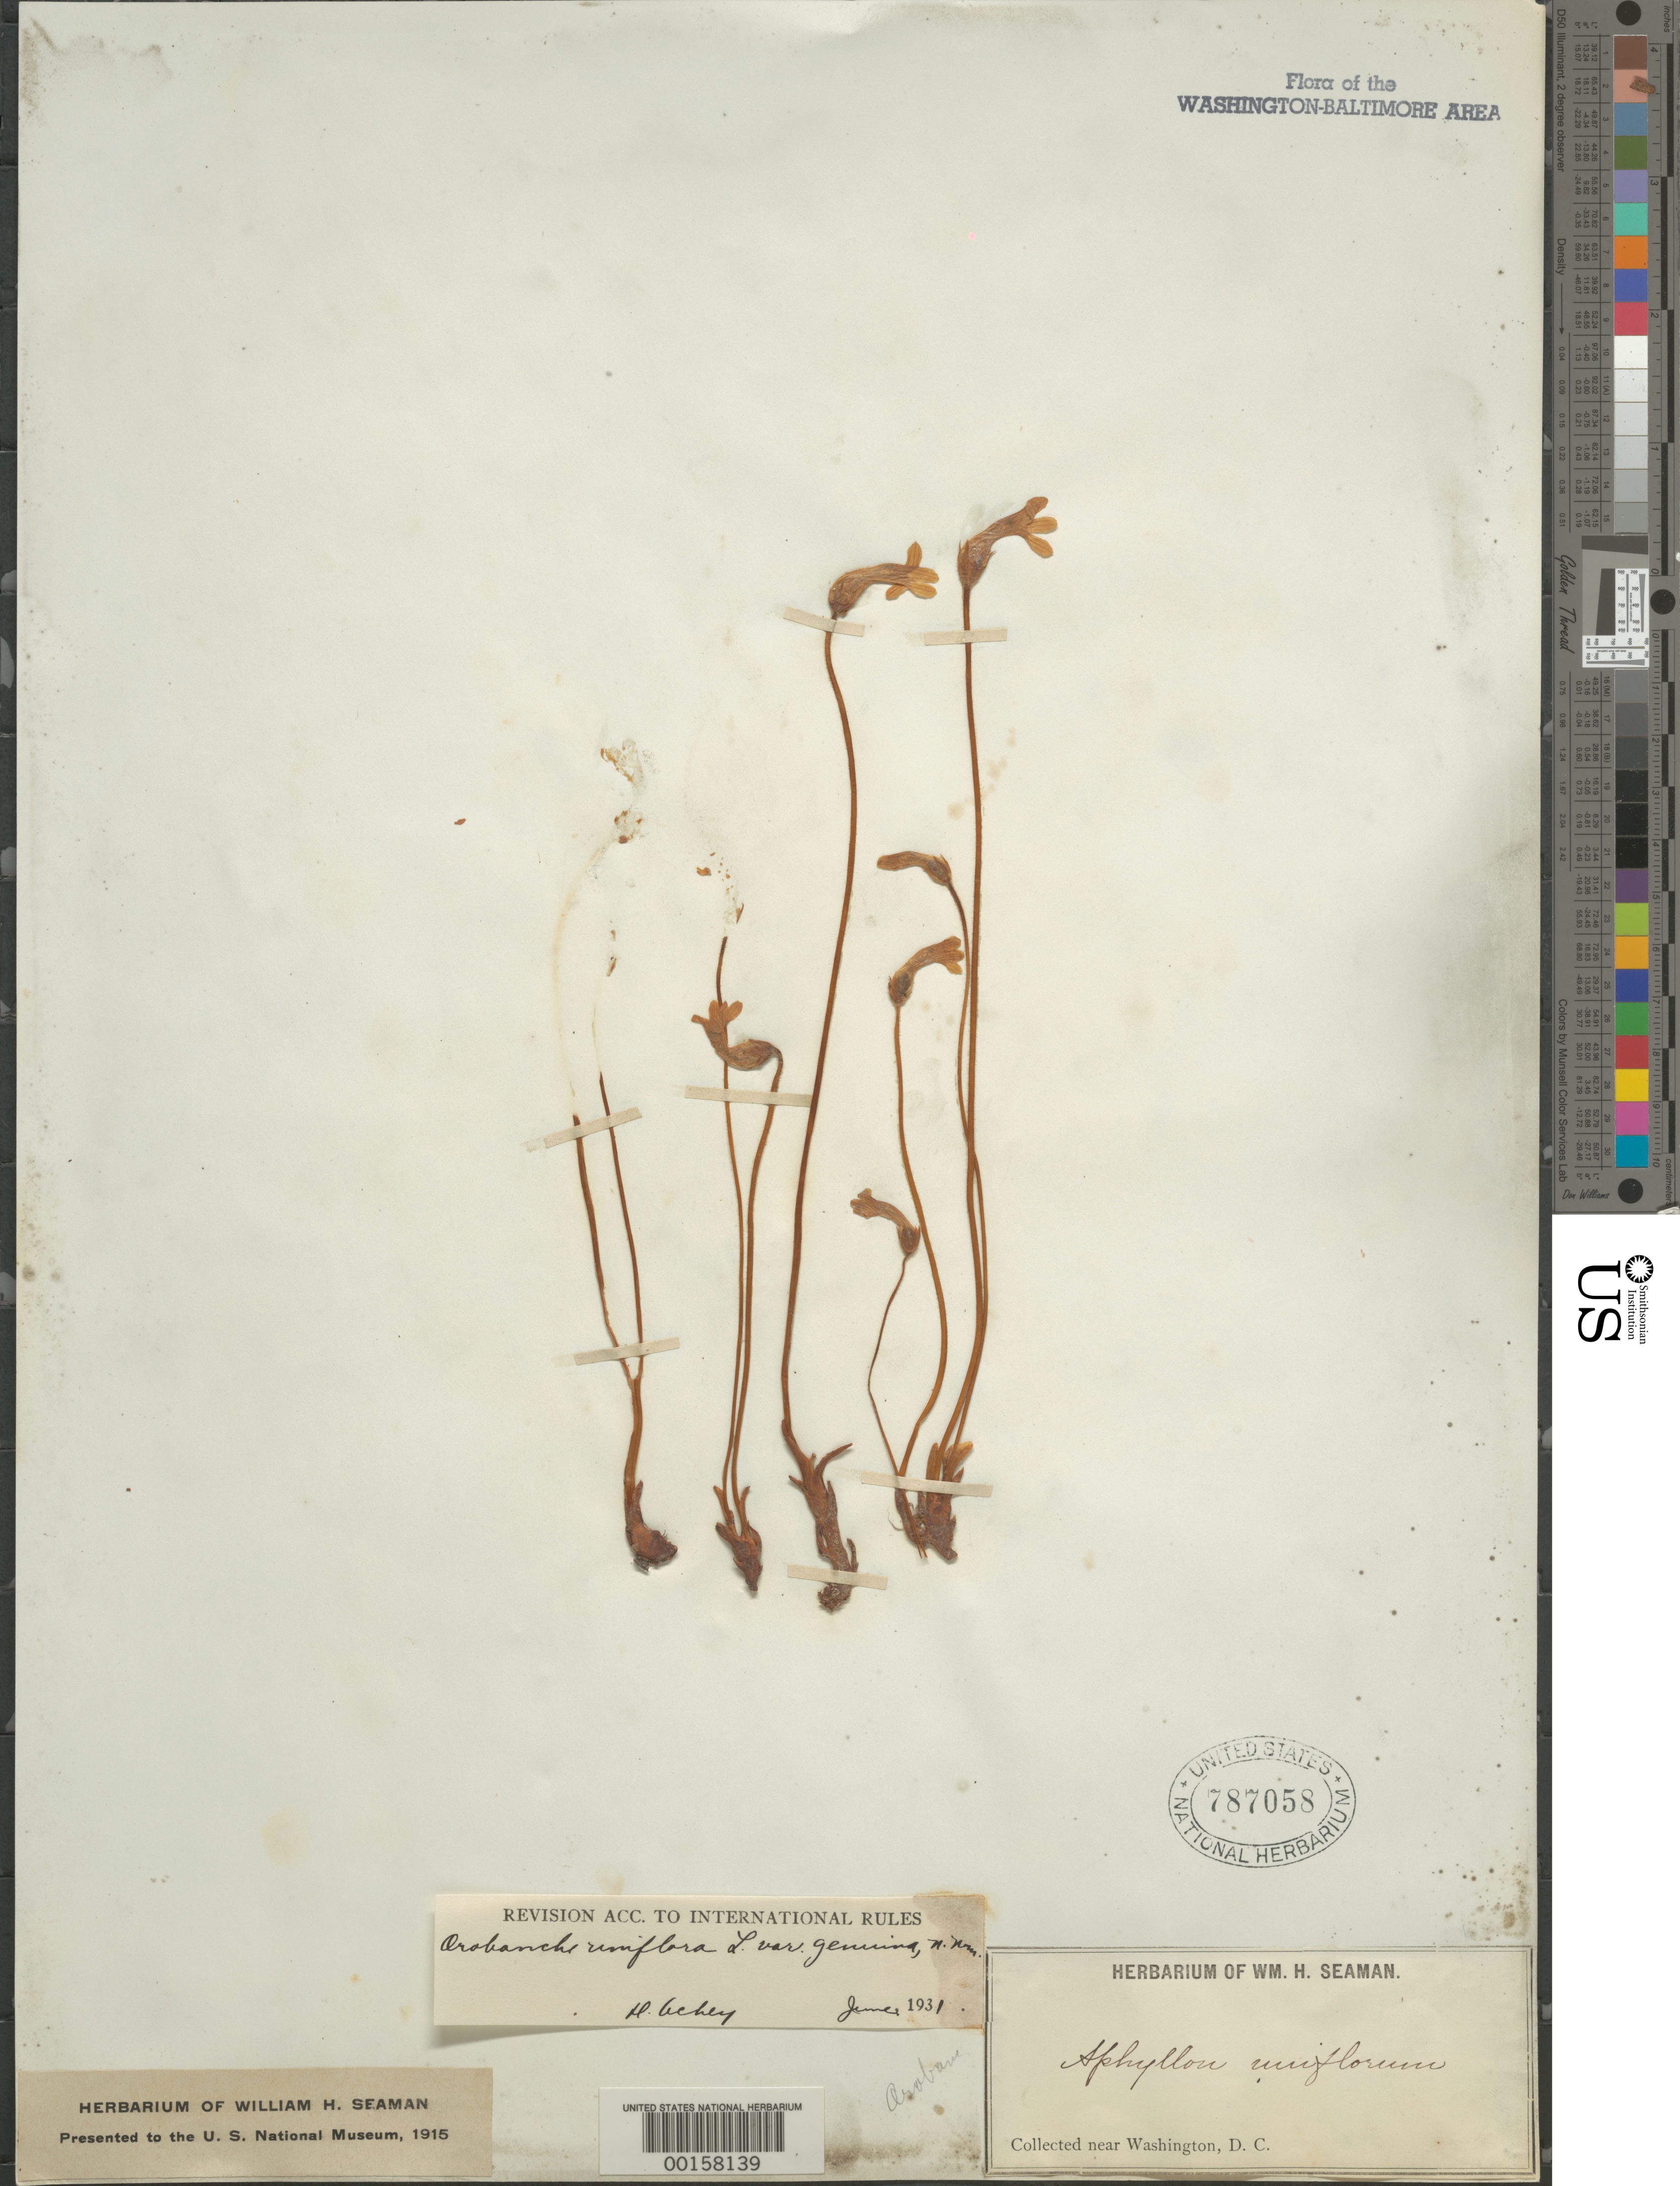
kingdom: Plantae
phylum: Tracheophyta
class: Magnoliopsida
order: Lamiales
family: Orobanchaceae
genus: Orobanche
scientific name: Orobanche uniflora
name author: L.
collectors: W. Seaman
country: United States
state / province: District of Columbia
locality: Vicinity of Washington, DC.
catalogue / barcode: US 787058